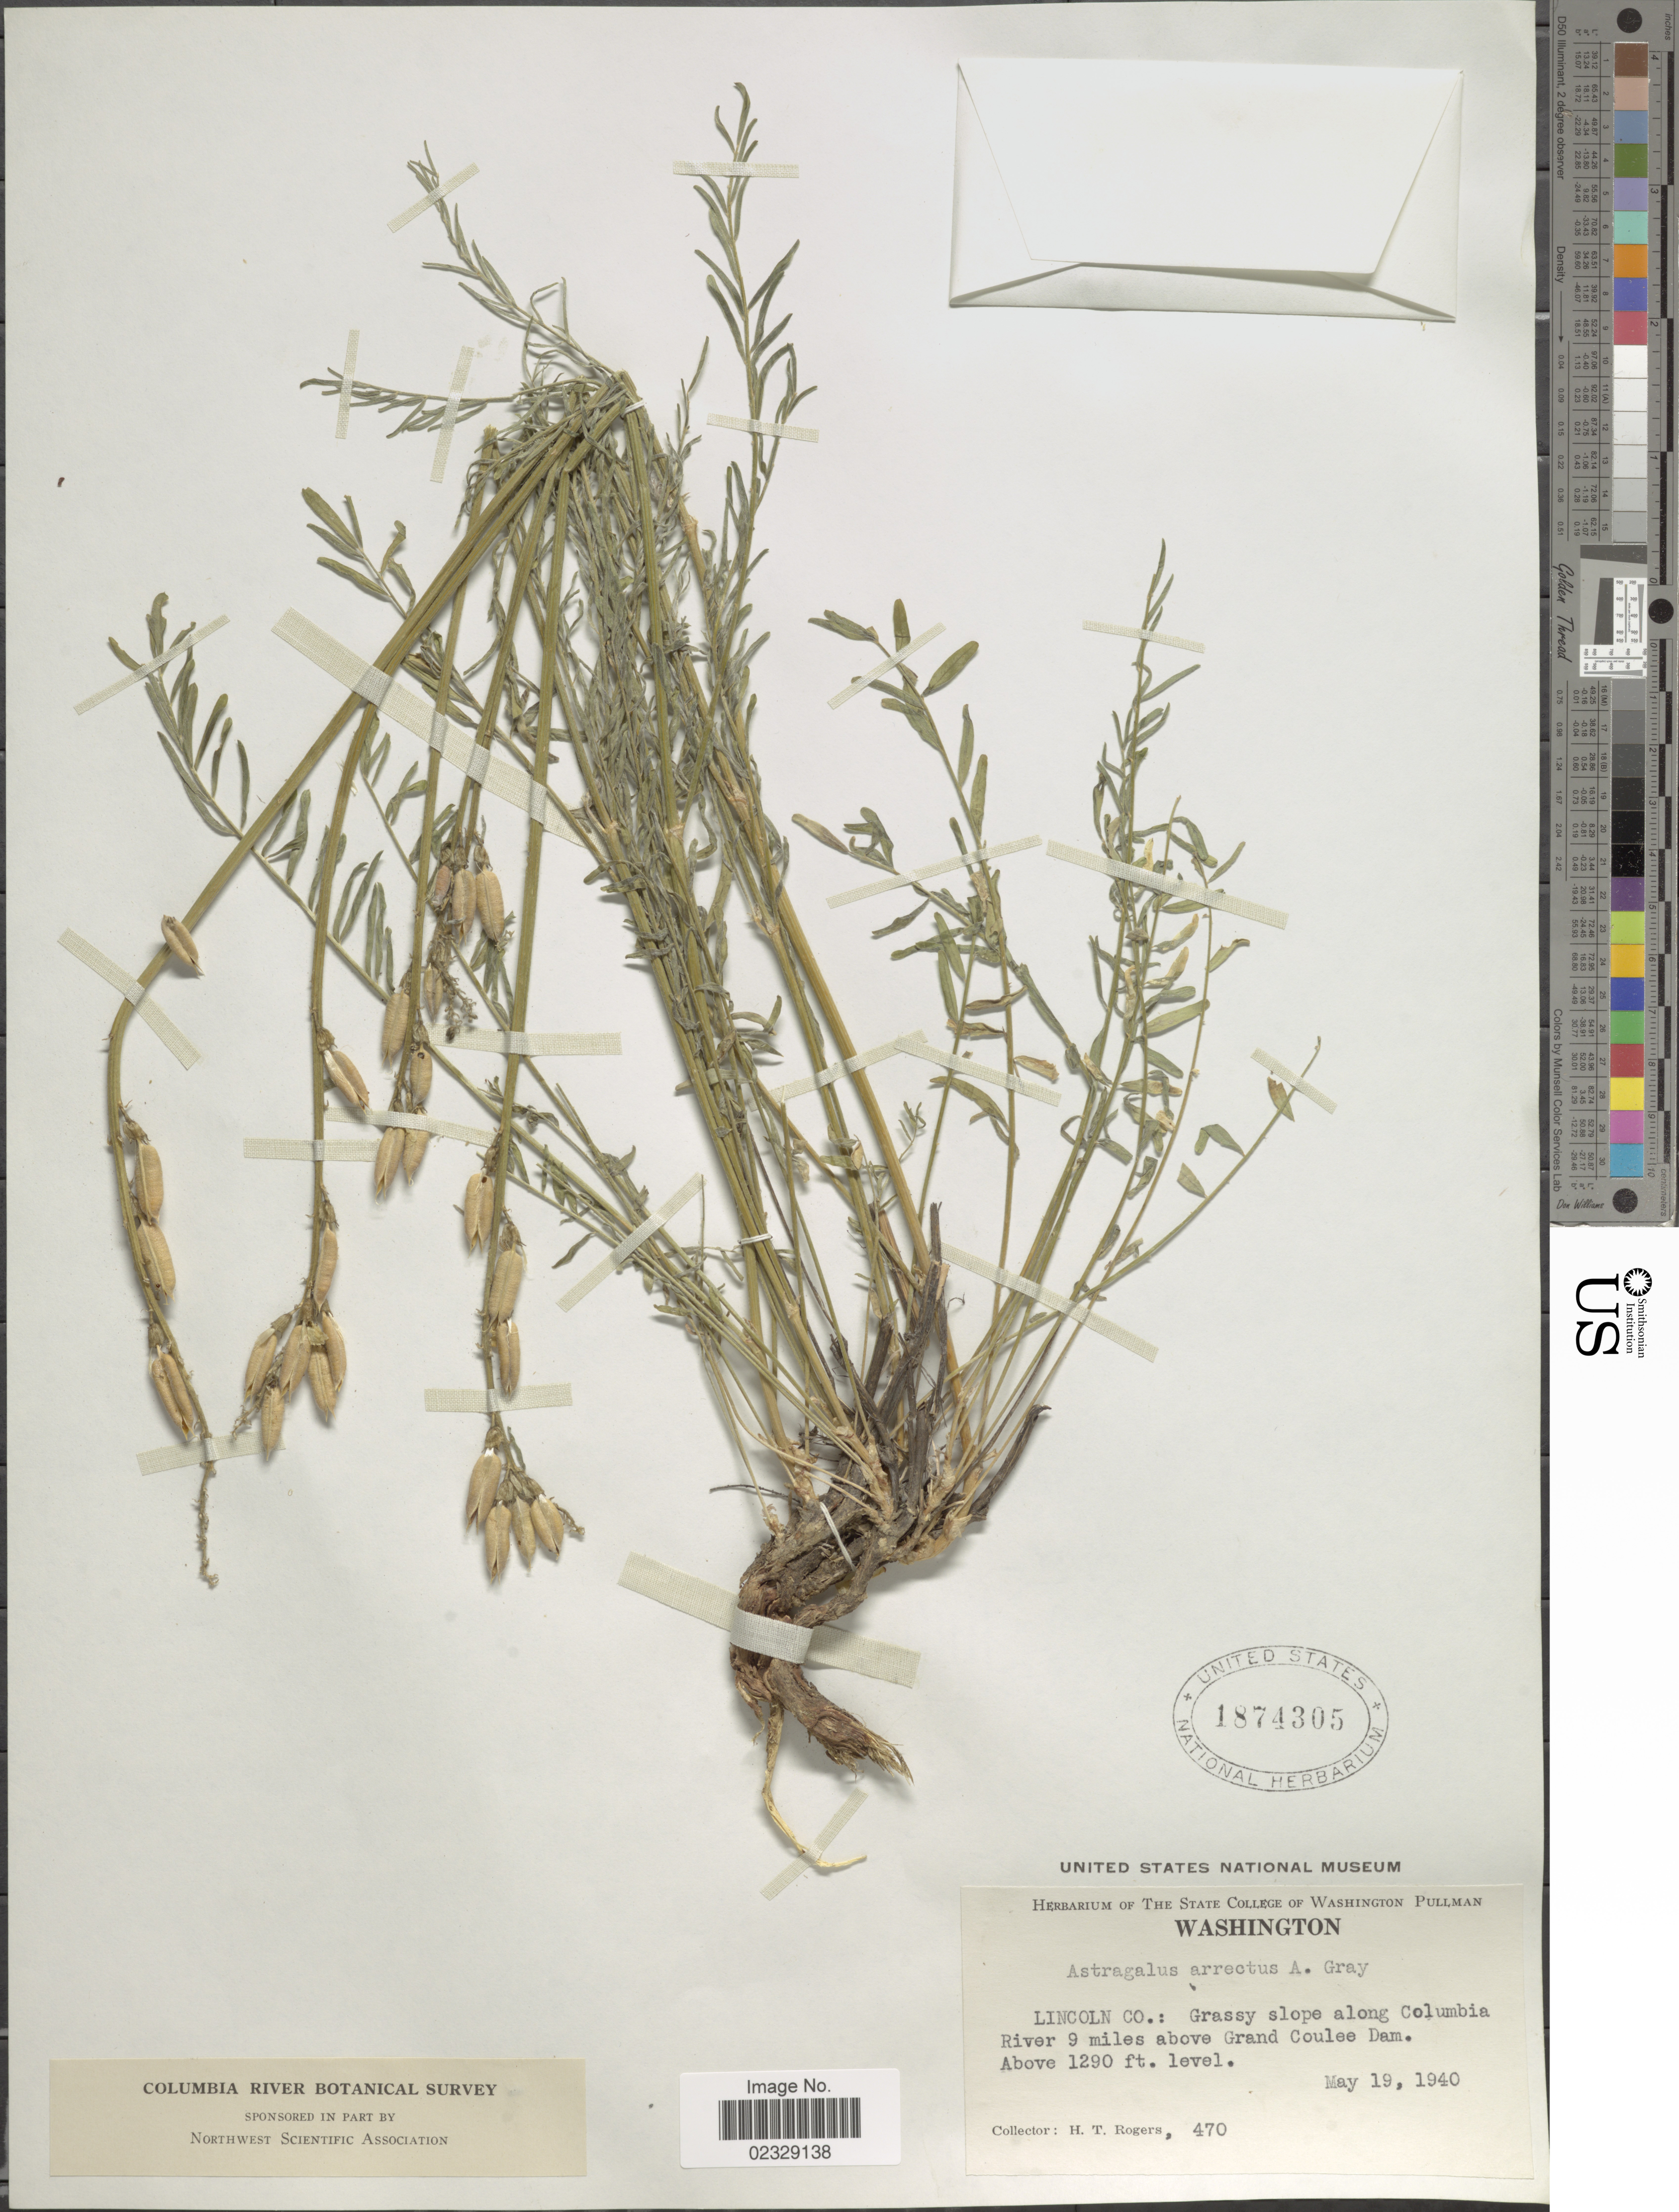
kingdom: Plantae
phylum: Tracheophyta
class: Magnoliopsida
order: Fabales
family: Fabaceae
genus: Astragalus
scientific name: Astragalus arrectus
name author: A. Gray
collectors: H. Rogers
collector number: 470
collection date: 1940-05-19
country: United States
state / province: Washington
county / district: Lincoln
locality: Lincoln Co.: Grassy slope along Columbia River 9 miles above Grand Coulee Dam.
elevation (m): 393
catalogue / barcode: US 1874305